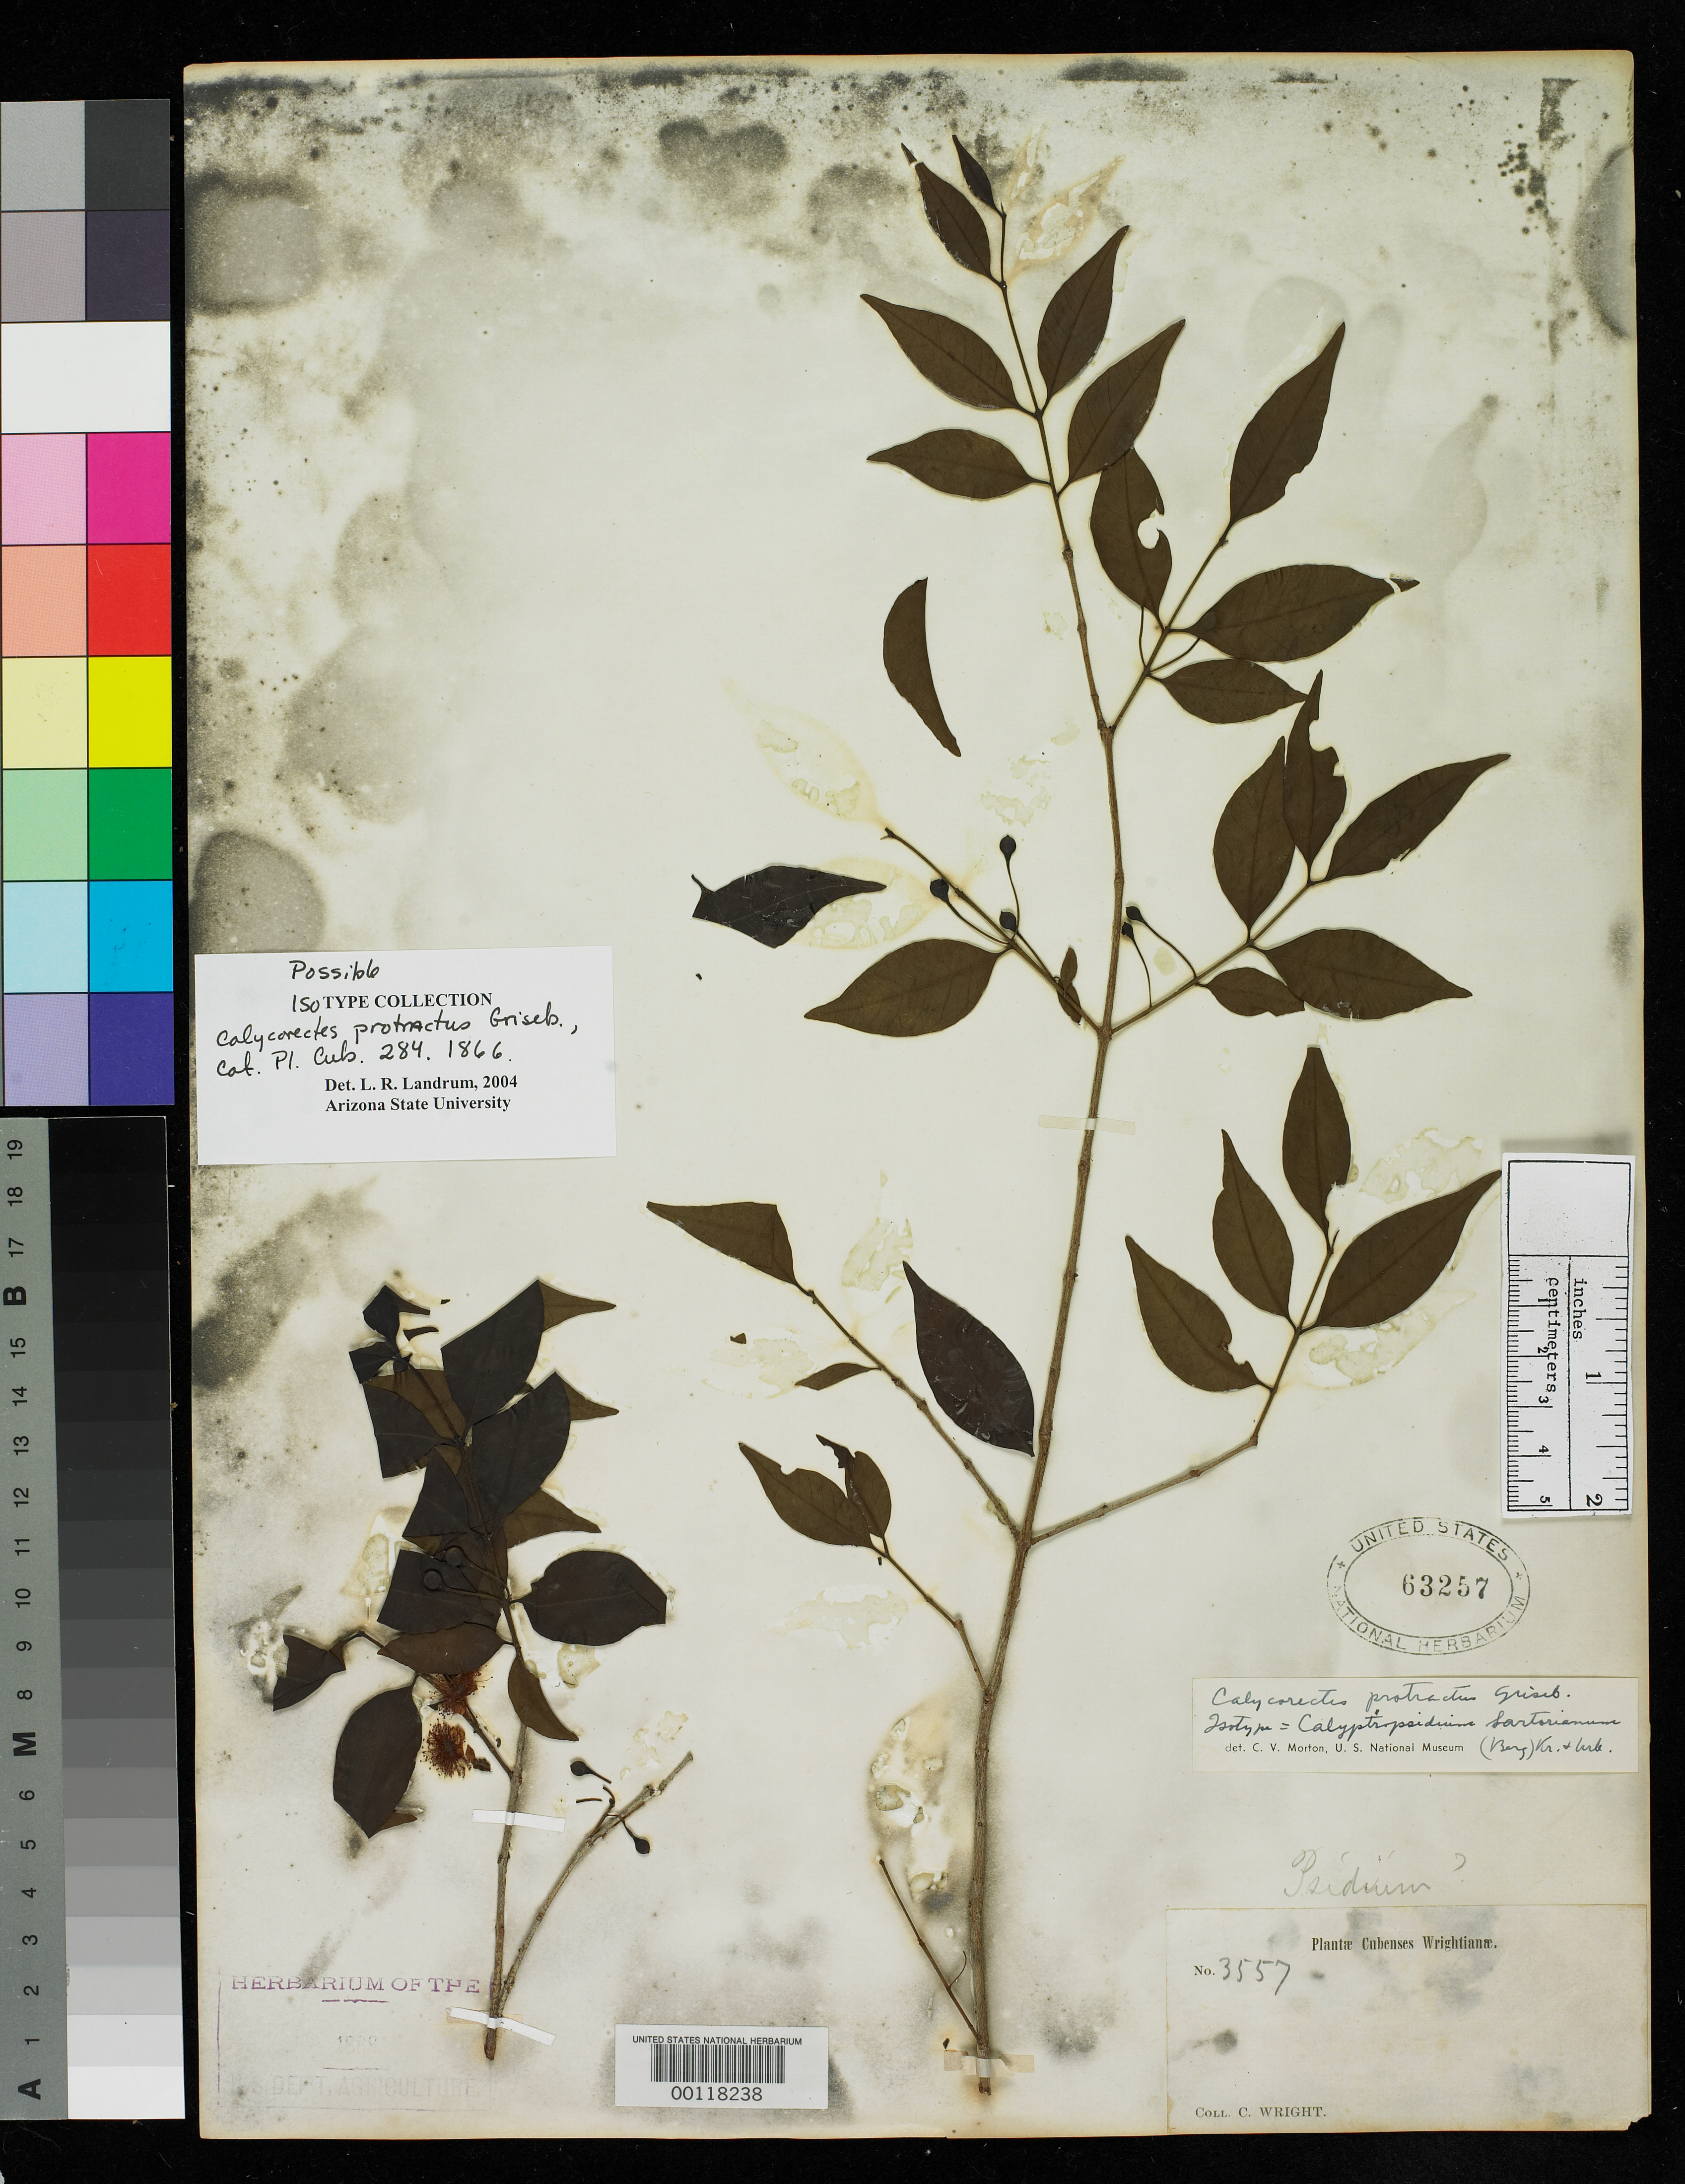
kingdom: Plantae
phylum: Tracheophyta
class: Magnoliopsida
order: Myrtales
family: Myrtaceae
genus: Calycorectes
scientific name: Calycorectes protractus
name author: Griseb.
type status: Possible Isotype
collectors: C. Wright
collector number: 3557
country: Cuba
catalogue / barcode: US 63257